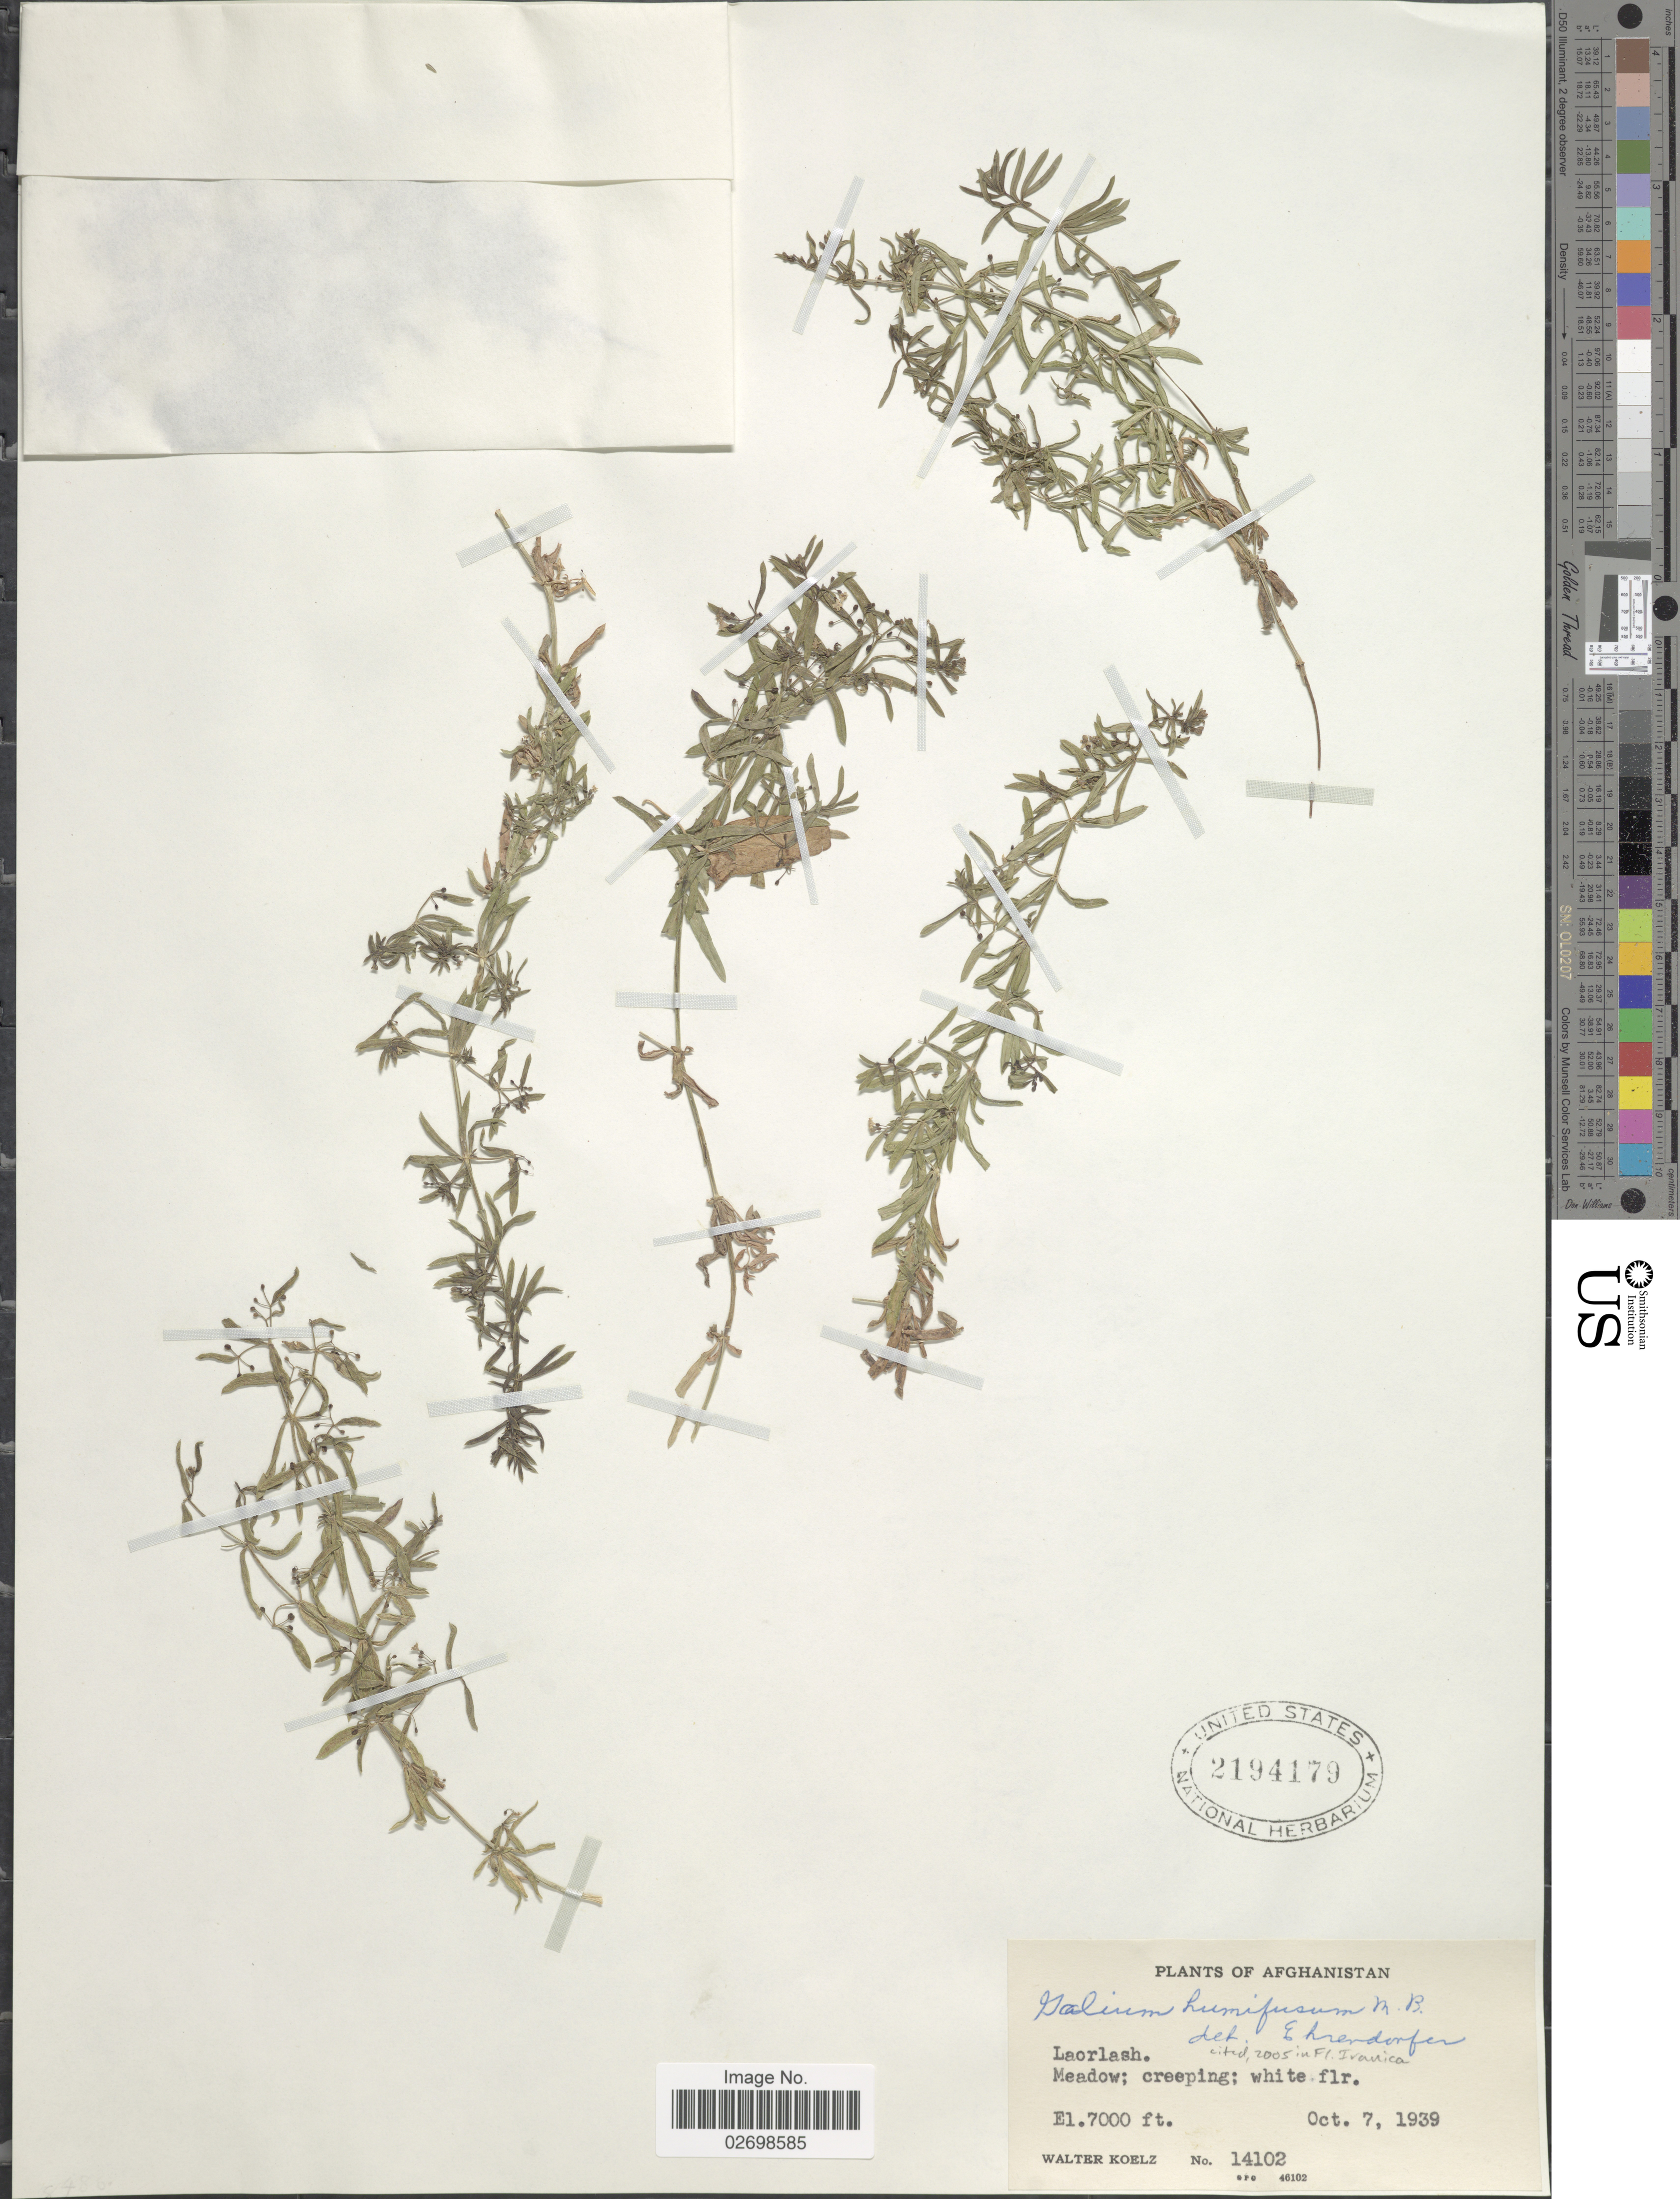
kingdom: Plantae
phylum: Tracheophyta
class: Magnoliopsida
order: Gentianales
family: Rubiaceae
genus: Galium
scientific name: Galium humifusum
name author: M. Bieb.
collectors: W. N. Koelz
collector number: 14102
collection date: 1939-10-07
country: Afghanistan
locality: Laorlash, meadow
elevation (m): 2134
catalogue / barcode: US 2194179